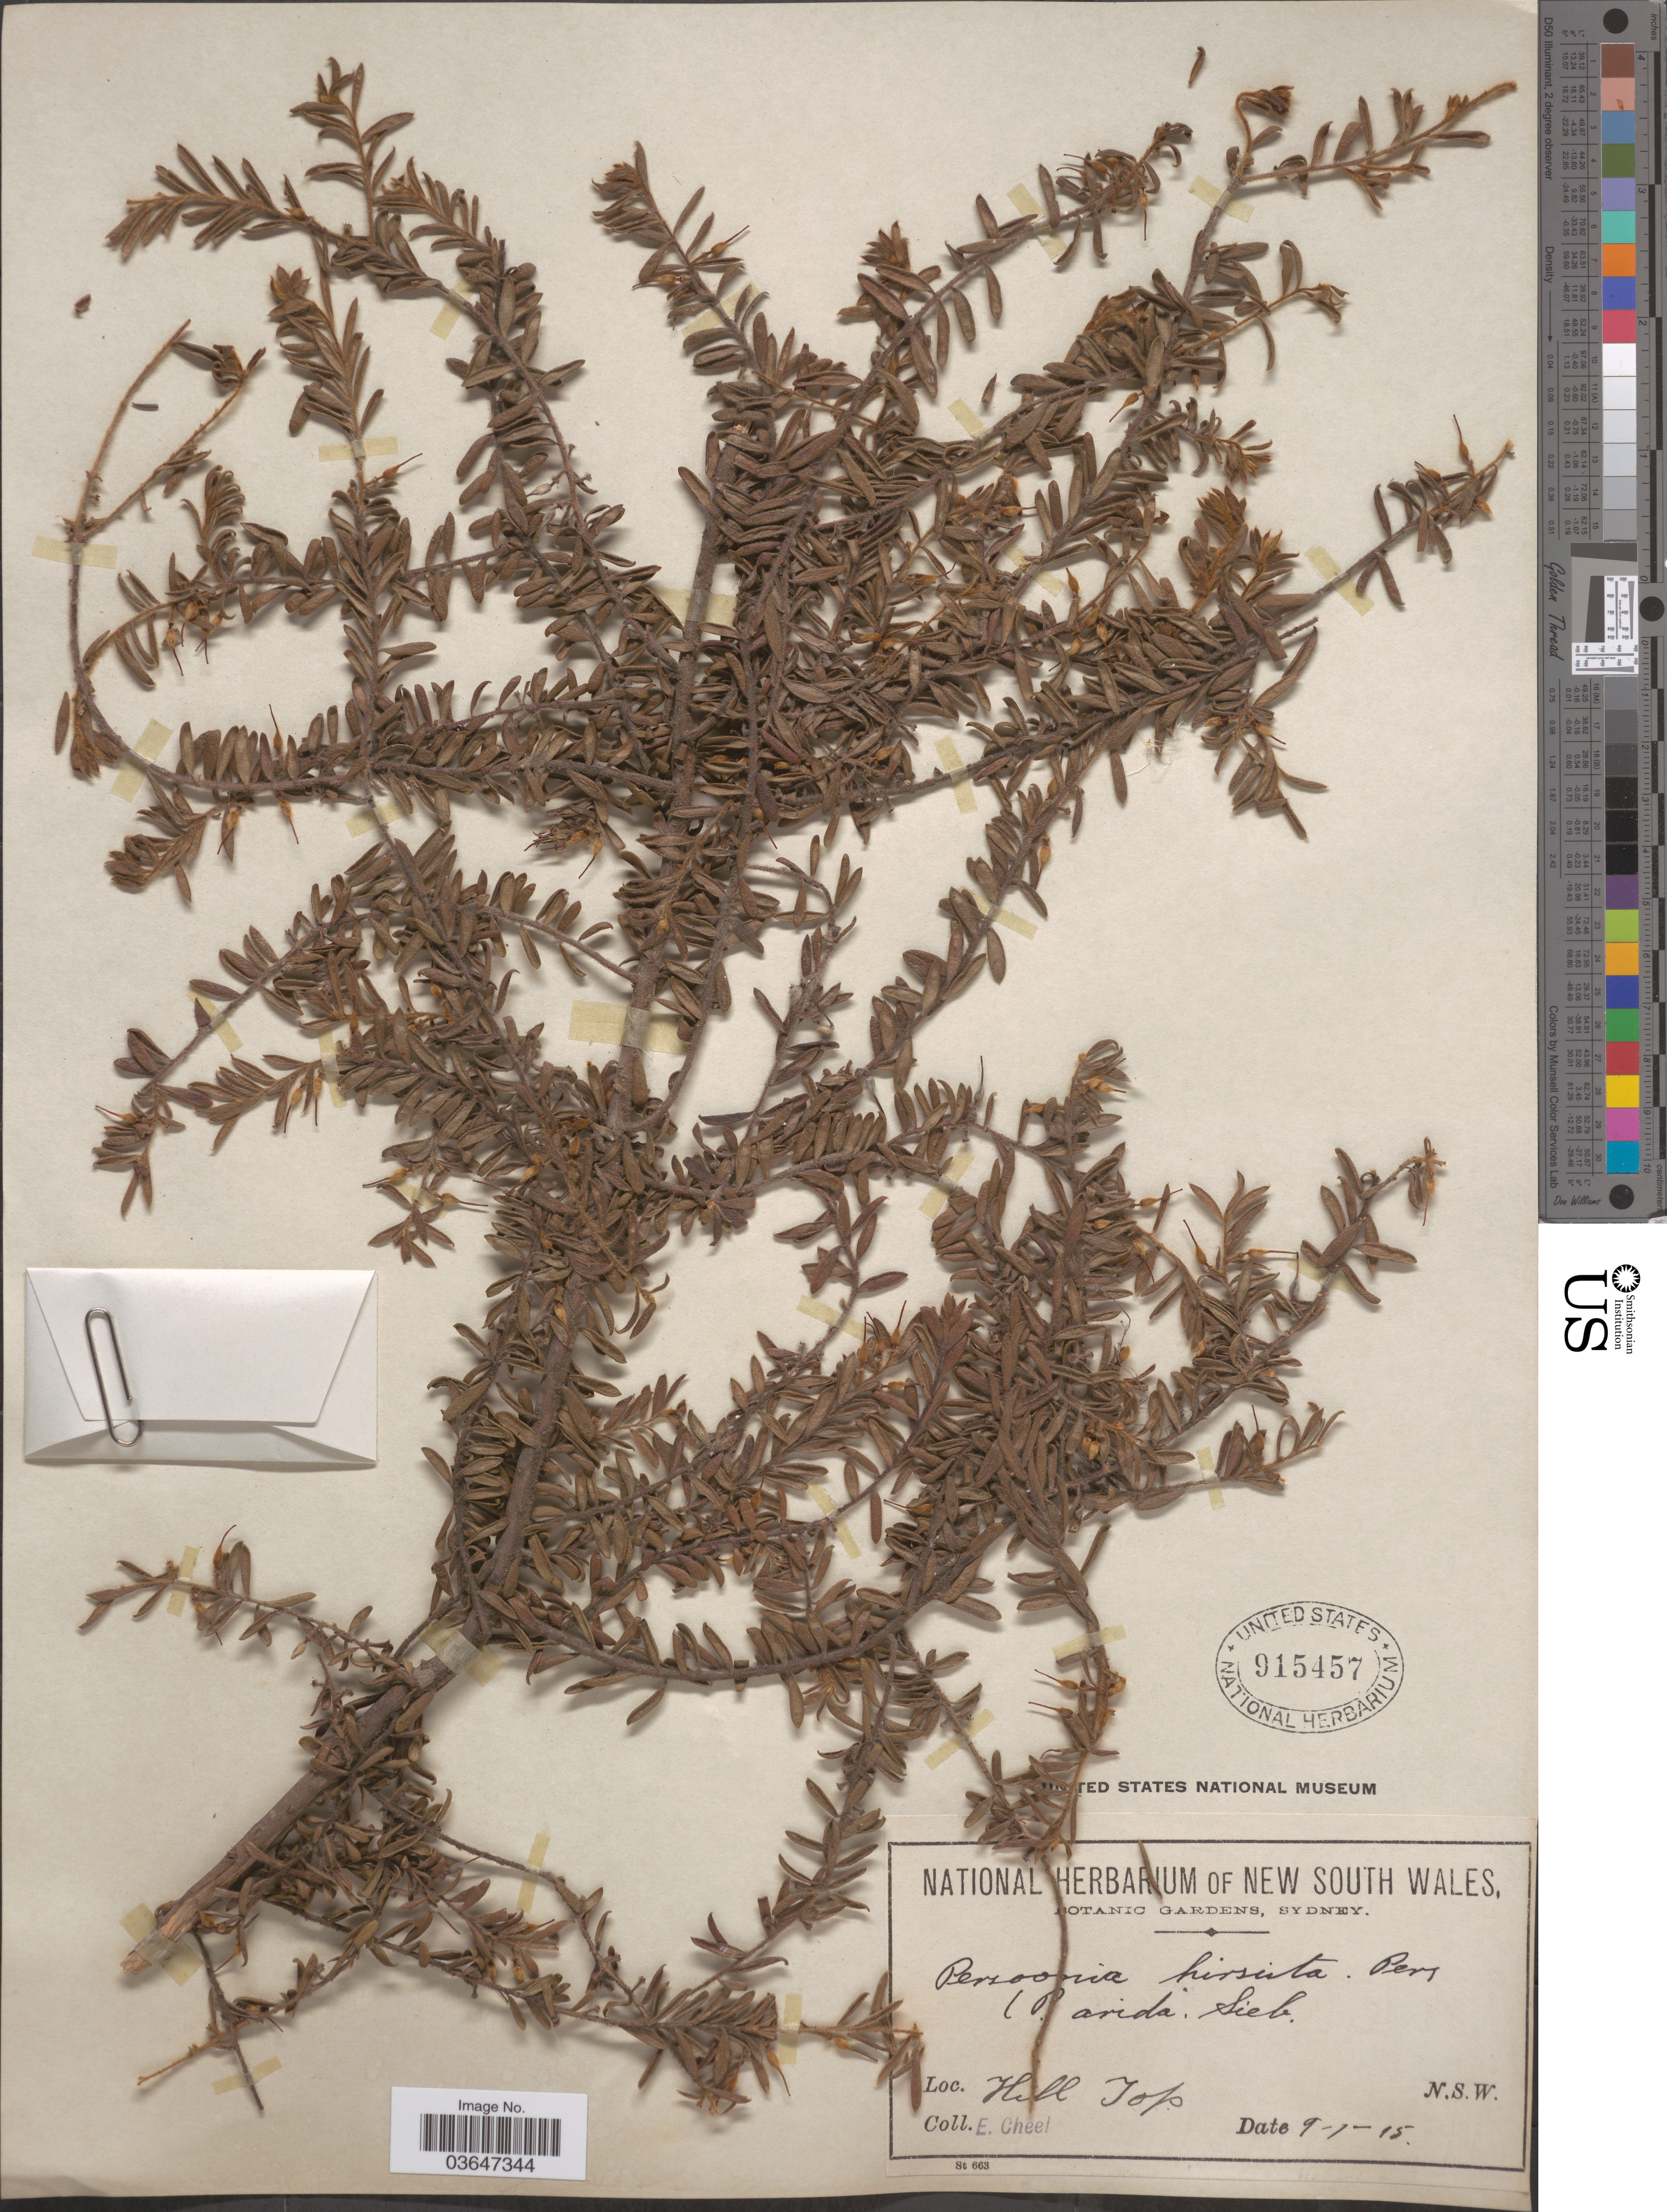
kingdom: Plantae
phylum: Tracheophyta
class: Magnoliopsida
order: Proteales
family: Proteaceae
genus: Persoonia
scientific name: Persoonia hirsuta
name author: Pers.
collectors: E. Cheel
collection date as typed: Transcribed d/m/y: 9/1/15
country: Australia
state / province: New South Wales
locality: Hill Top.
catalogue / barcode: US 915457